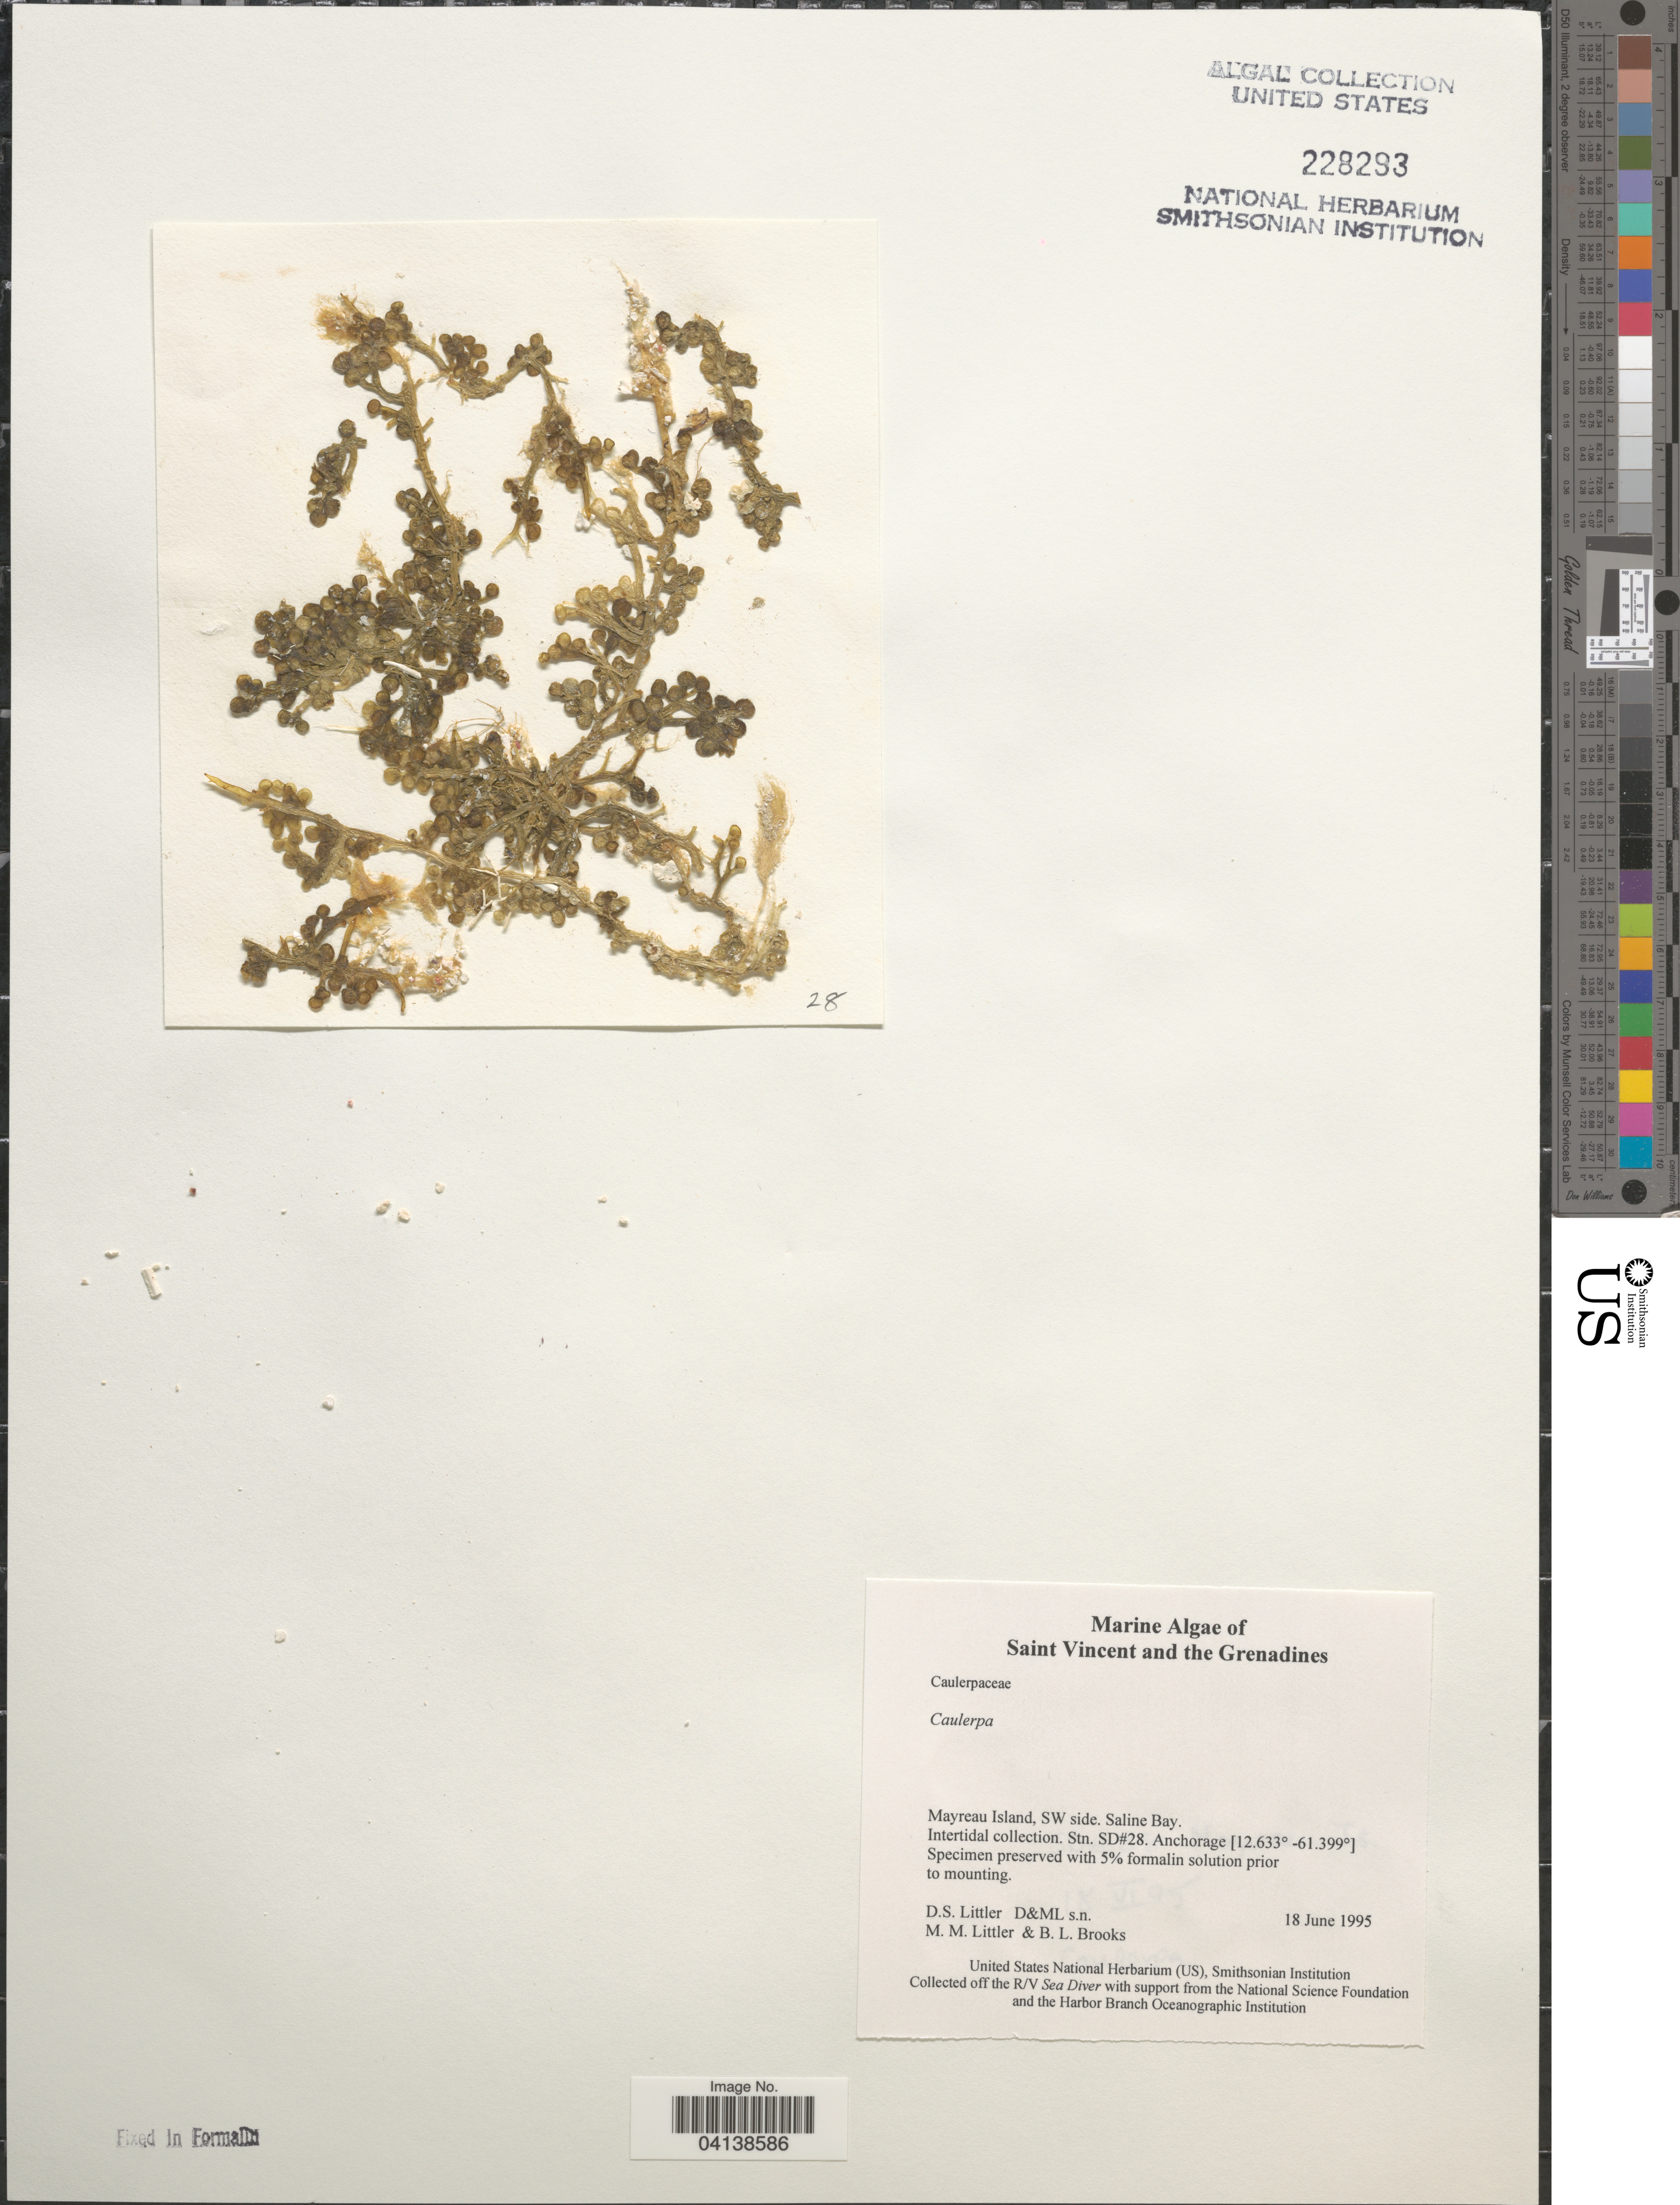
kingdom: Plantae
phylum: Chlorophyta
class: Ulvophyceae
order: Bryopsidales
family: Caulerpaceae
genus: Caulerpa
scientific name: Caulerpa sp.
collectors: D. S. Littler & B. Brooks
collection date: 1995-06-18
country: St. Vincent - Grenadines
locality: Saint Vincent and the Grenadines. Mayreau Island, SW side. Saline Bay. Stn. SD#28.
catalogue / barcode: US 228293